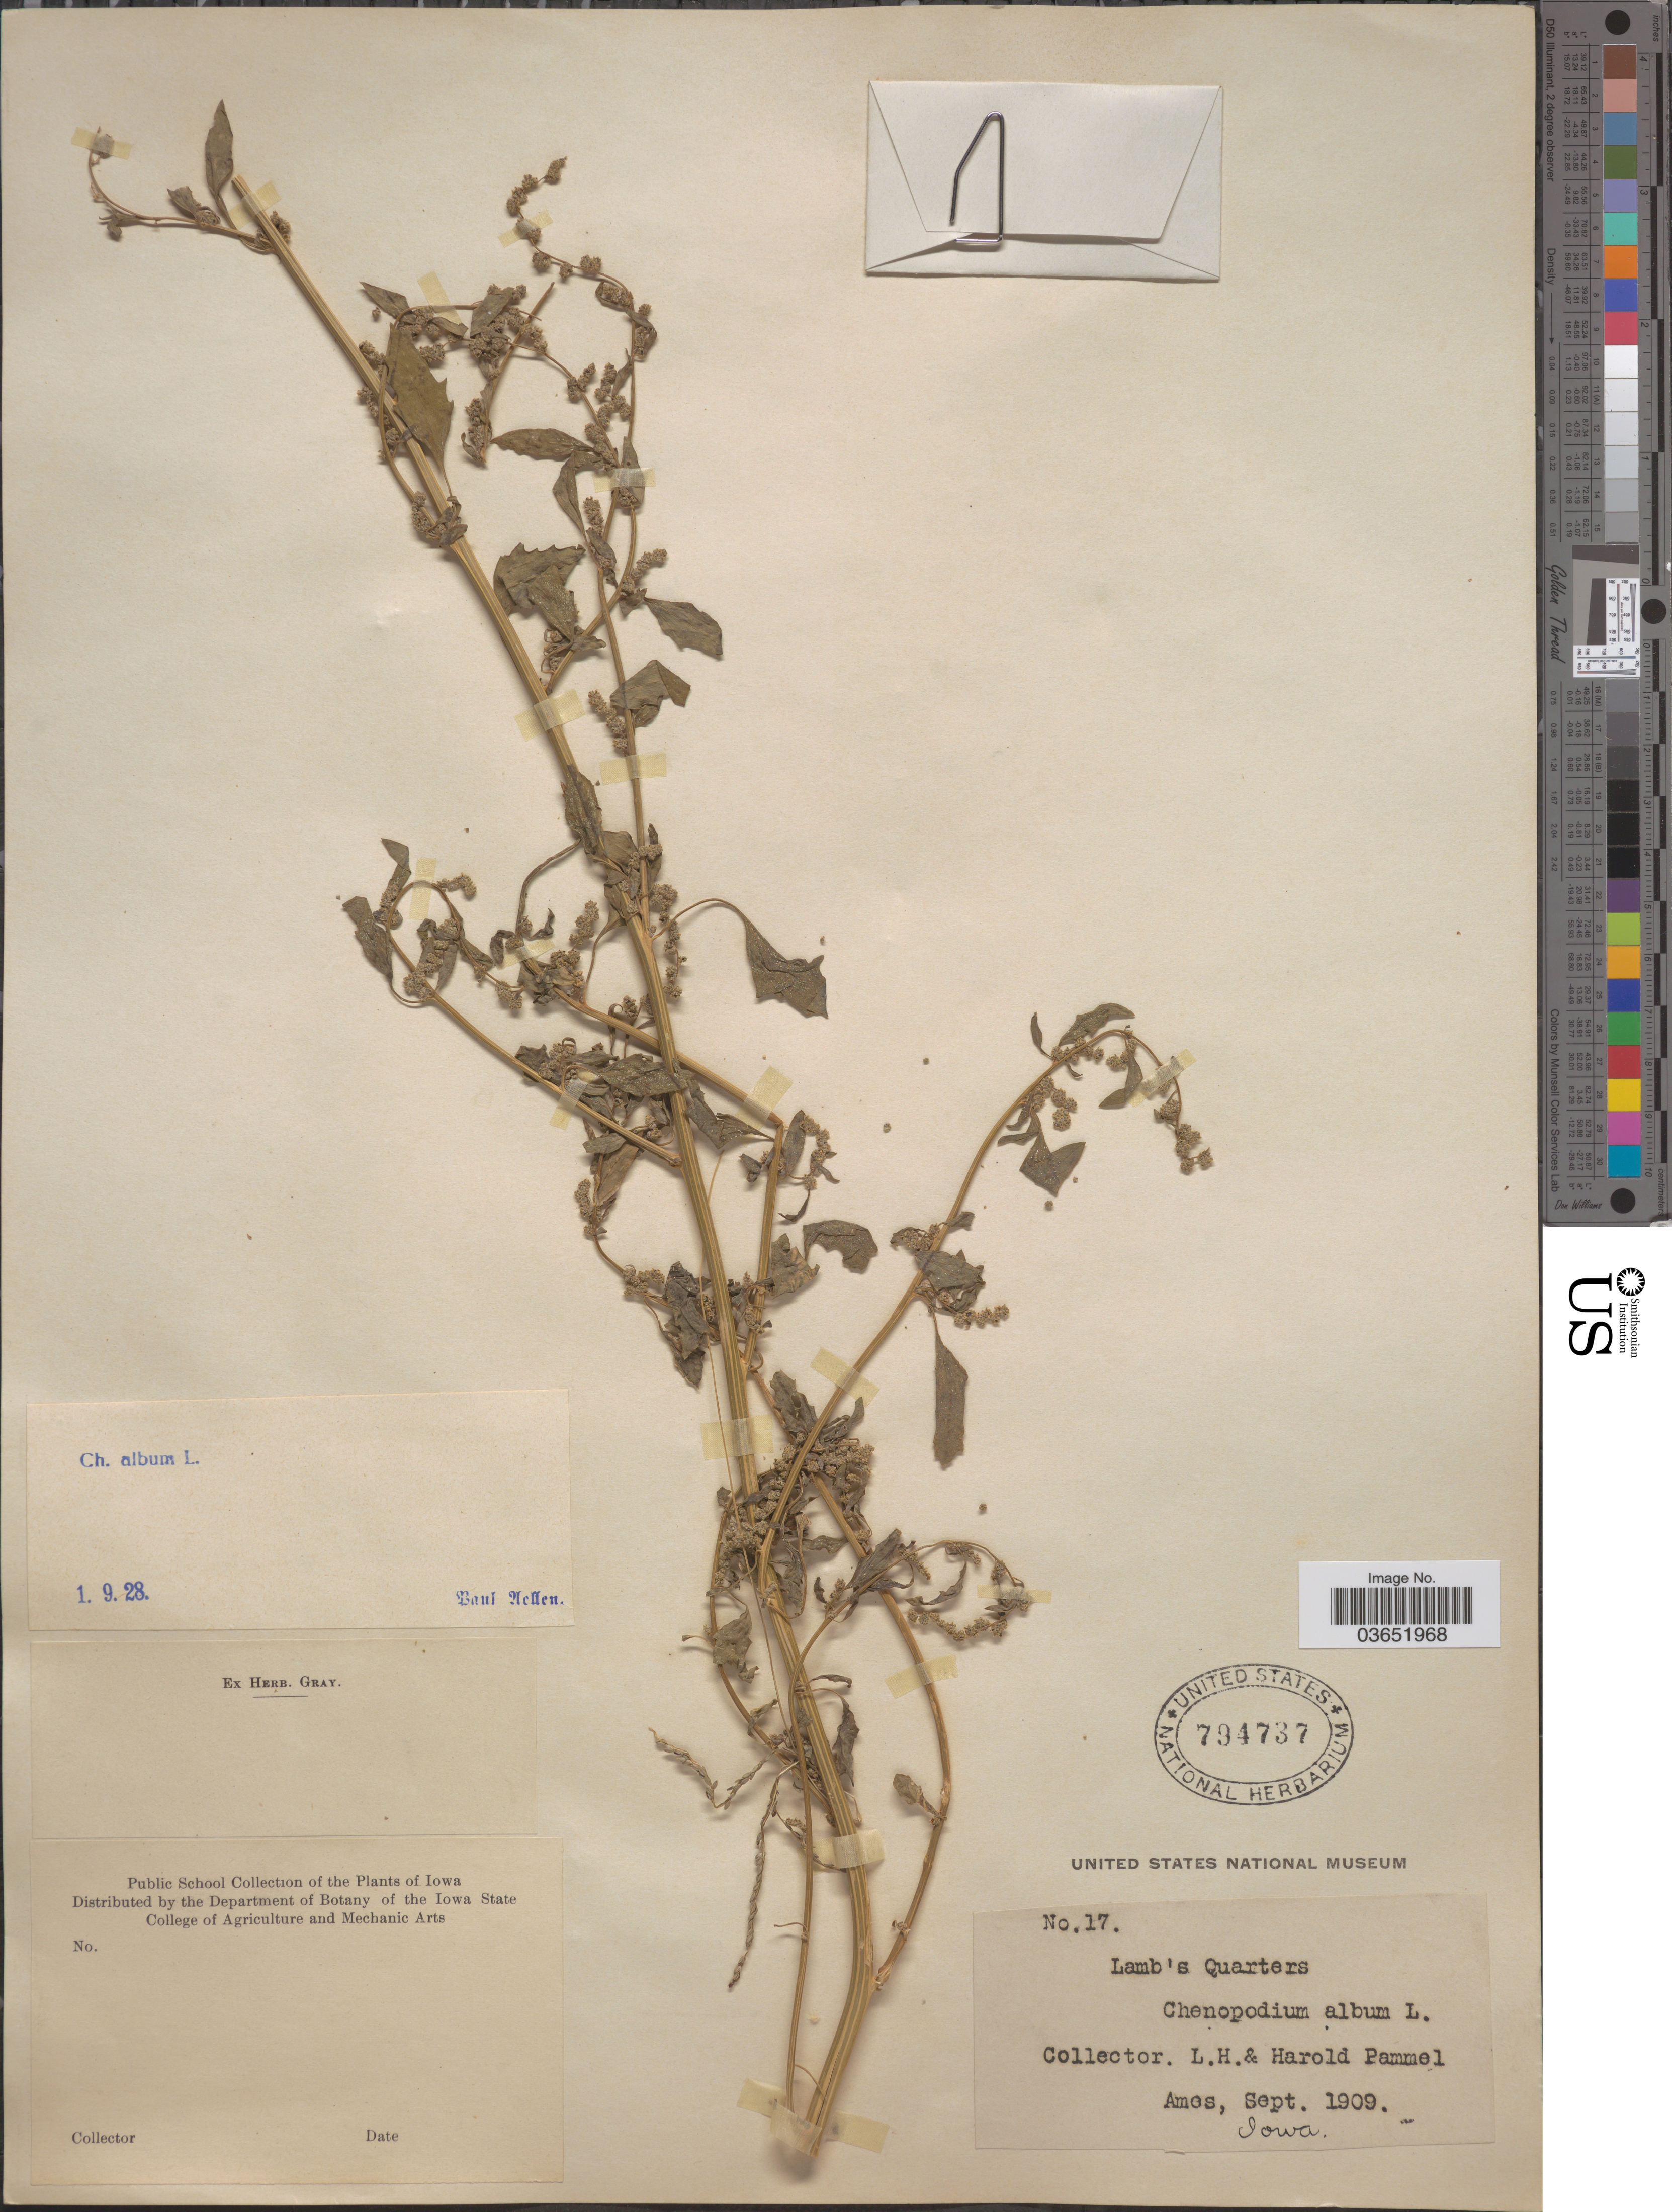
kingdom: Plantae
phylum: Tracheophyta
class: Magnoliopsida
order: Caryophyllales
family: Amaranthaceae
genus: Chenopodium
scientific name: Chenopodium album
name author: L.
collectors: L. Pammel & H. Pammel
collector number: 17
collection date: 1909-09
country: United States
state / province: Iowa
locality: Lamb's Quarters. Ames [unsure placement].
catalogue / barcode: US 794737